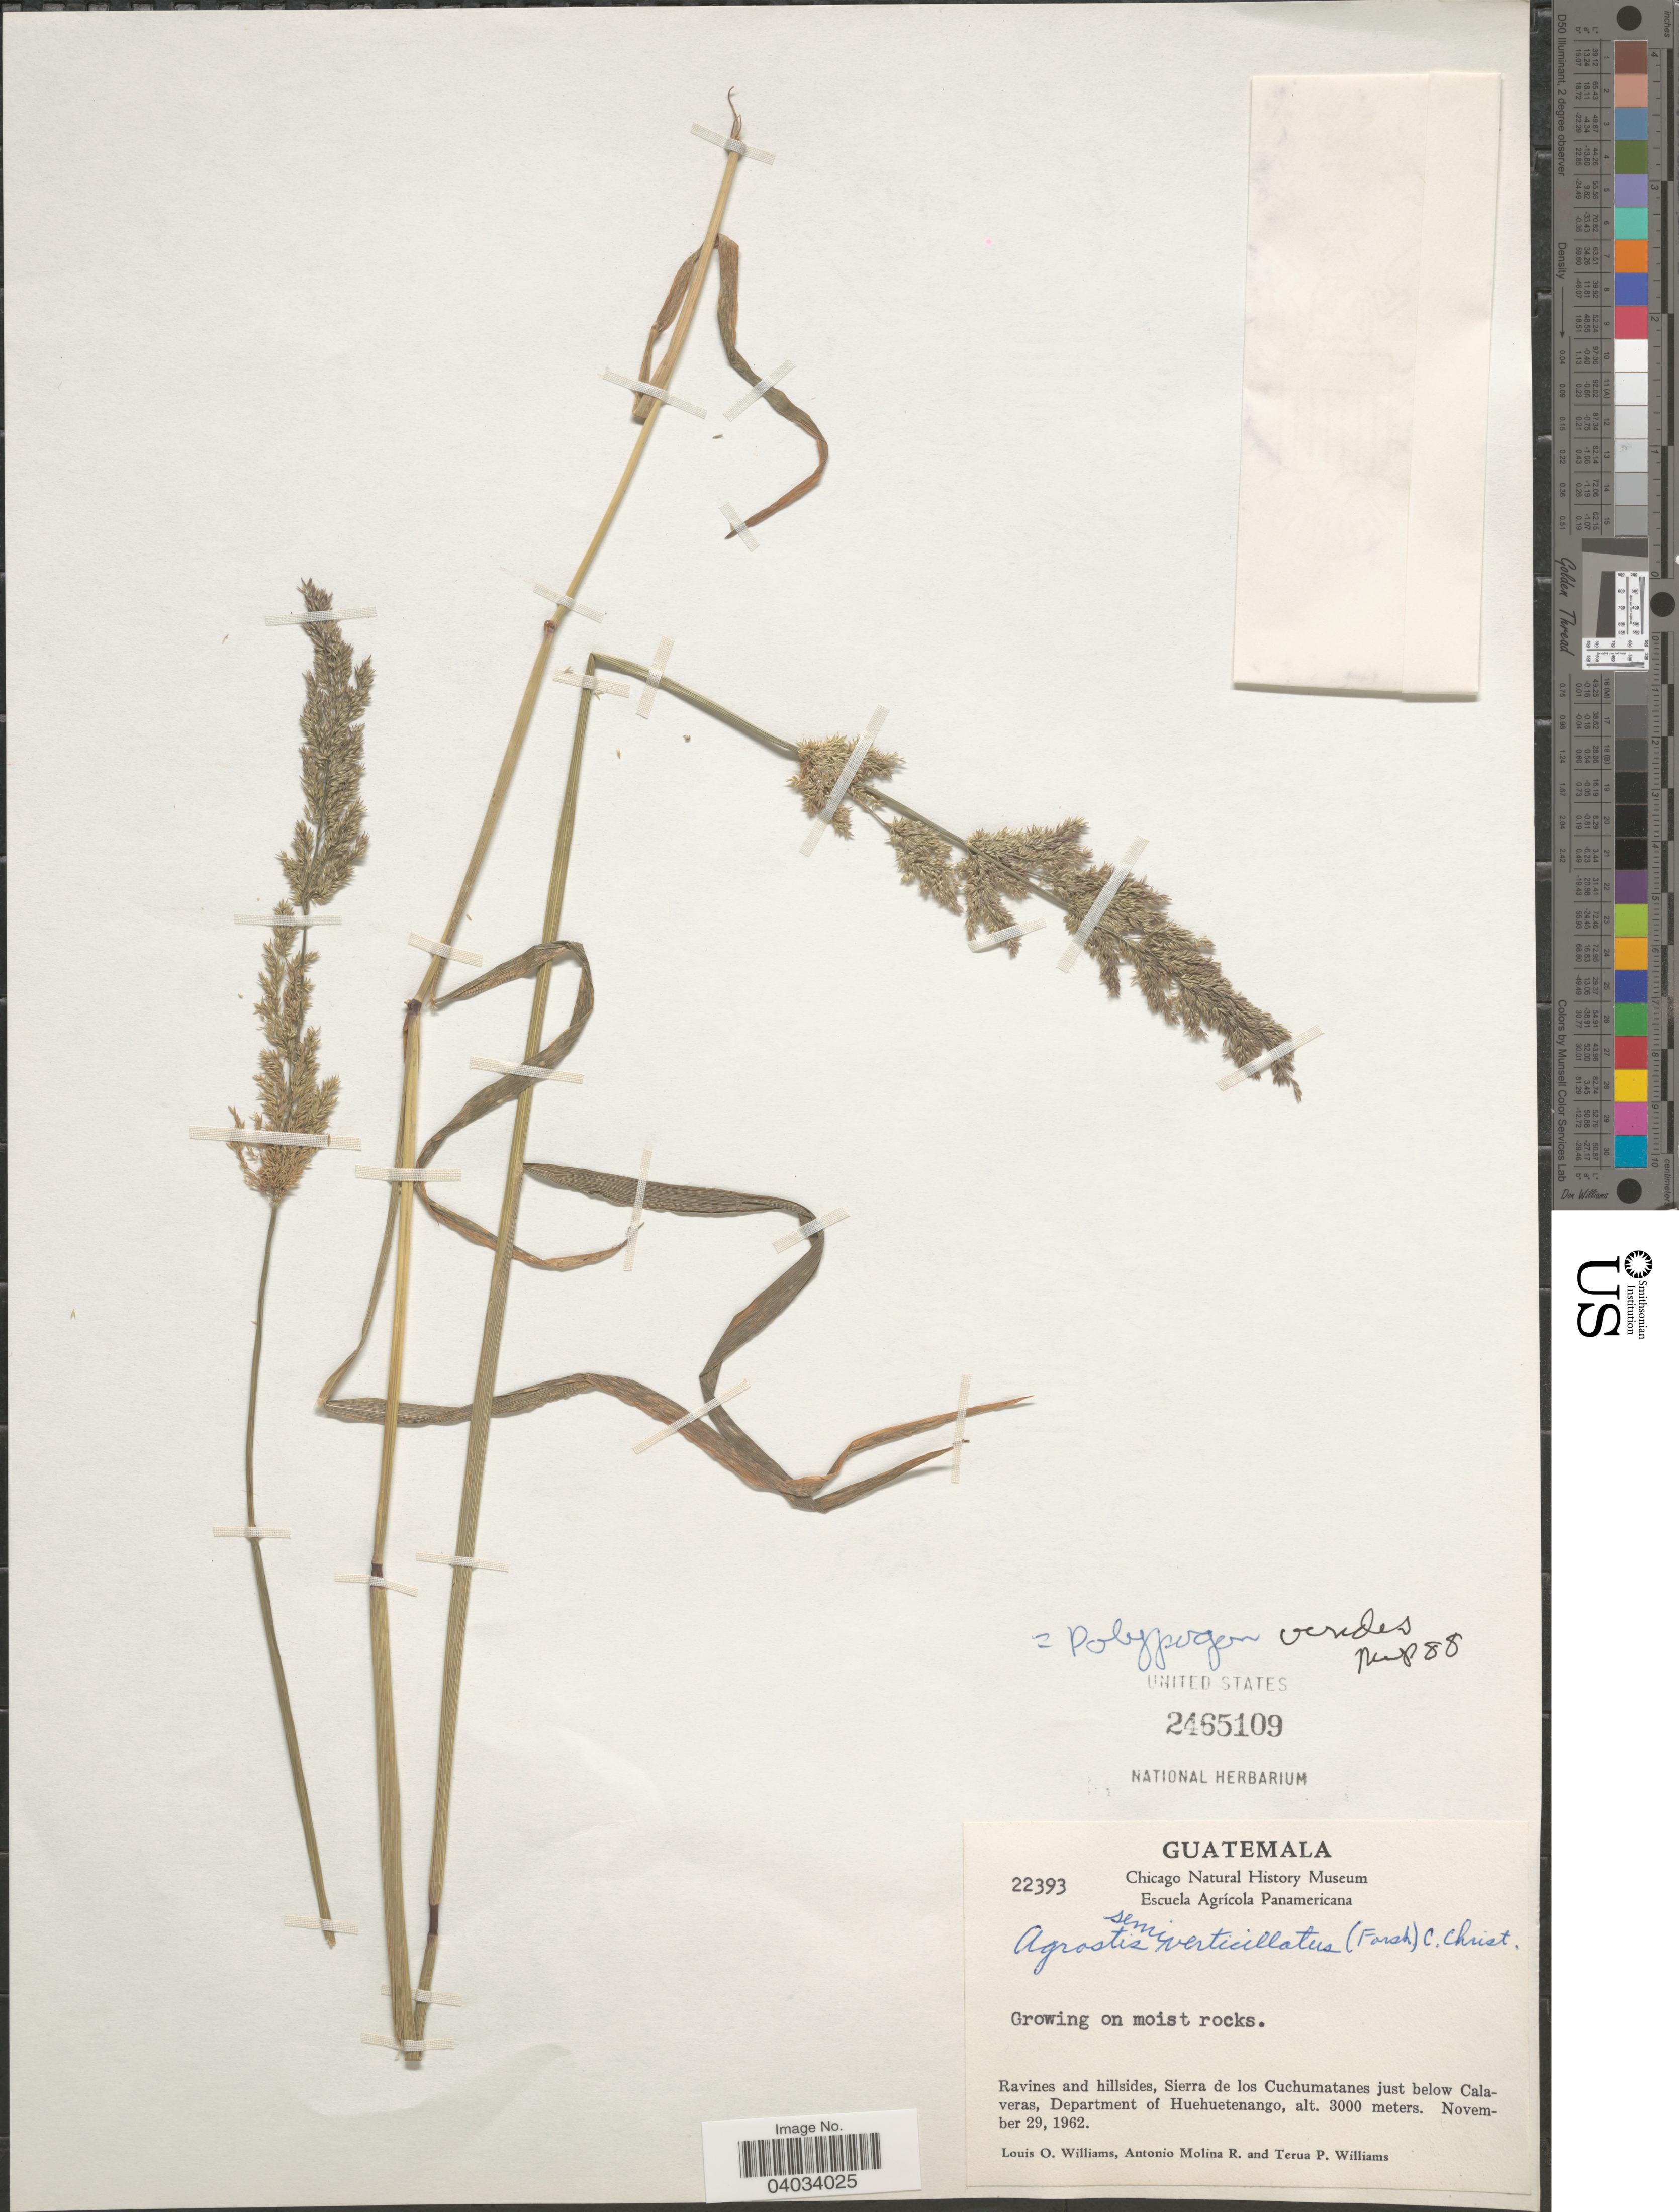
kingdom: Plantae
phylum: Tracheophyta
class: Liliopsida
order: Poales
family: Poaceae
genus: Polypogon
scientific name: Polypogon sp.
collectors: L. O. Williams, A. Molina R. & T. Williams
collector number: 22393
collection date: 1962-11-29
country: Guatemala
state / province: Huehuetenango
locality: Sierra de los Cuchumatanes just below Calaveras, Department of Huehuetenango.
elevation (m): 3000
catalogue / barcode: US 2465109